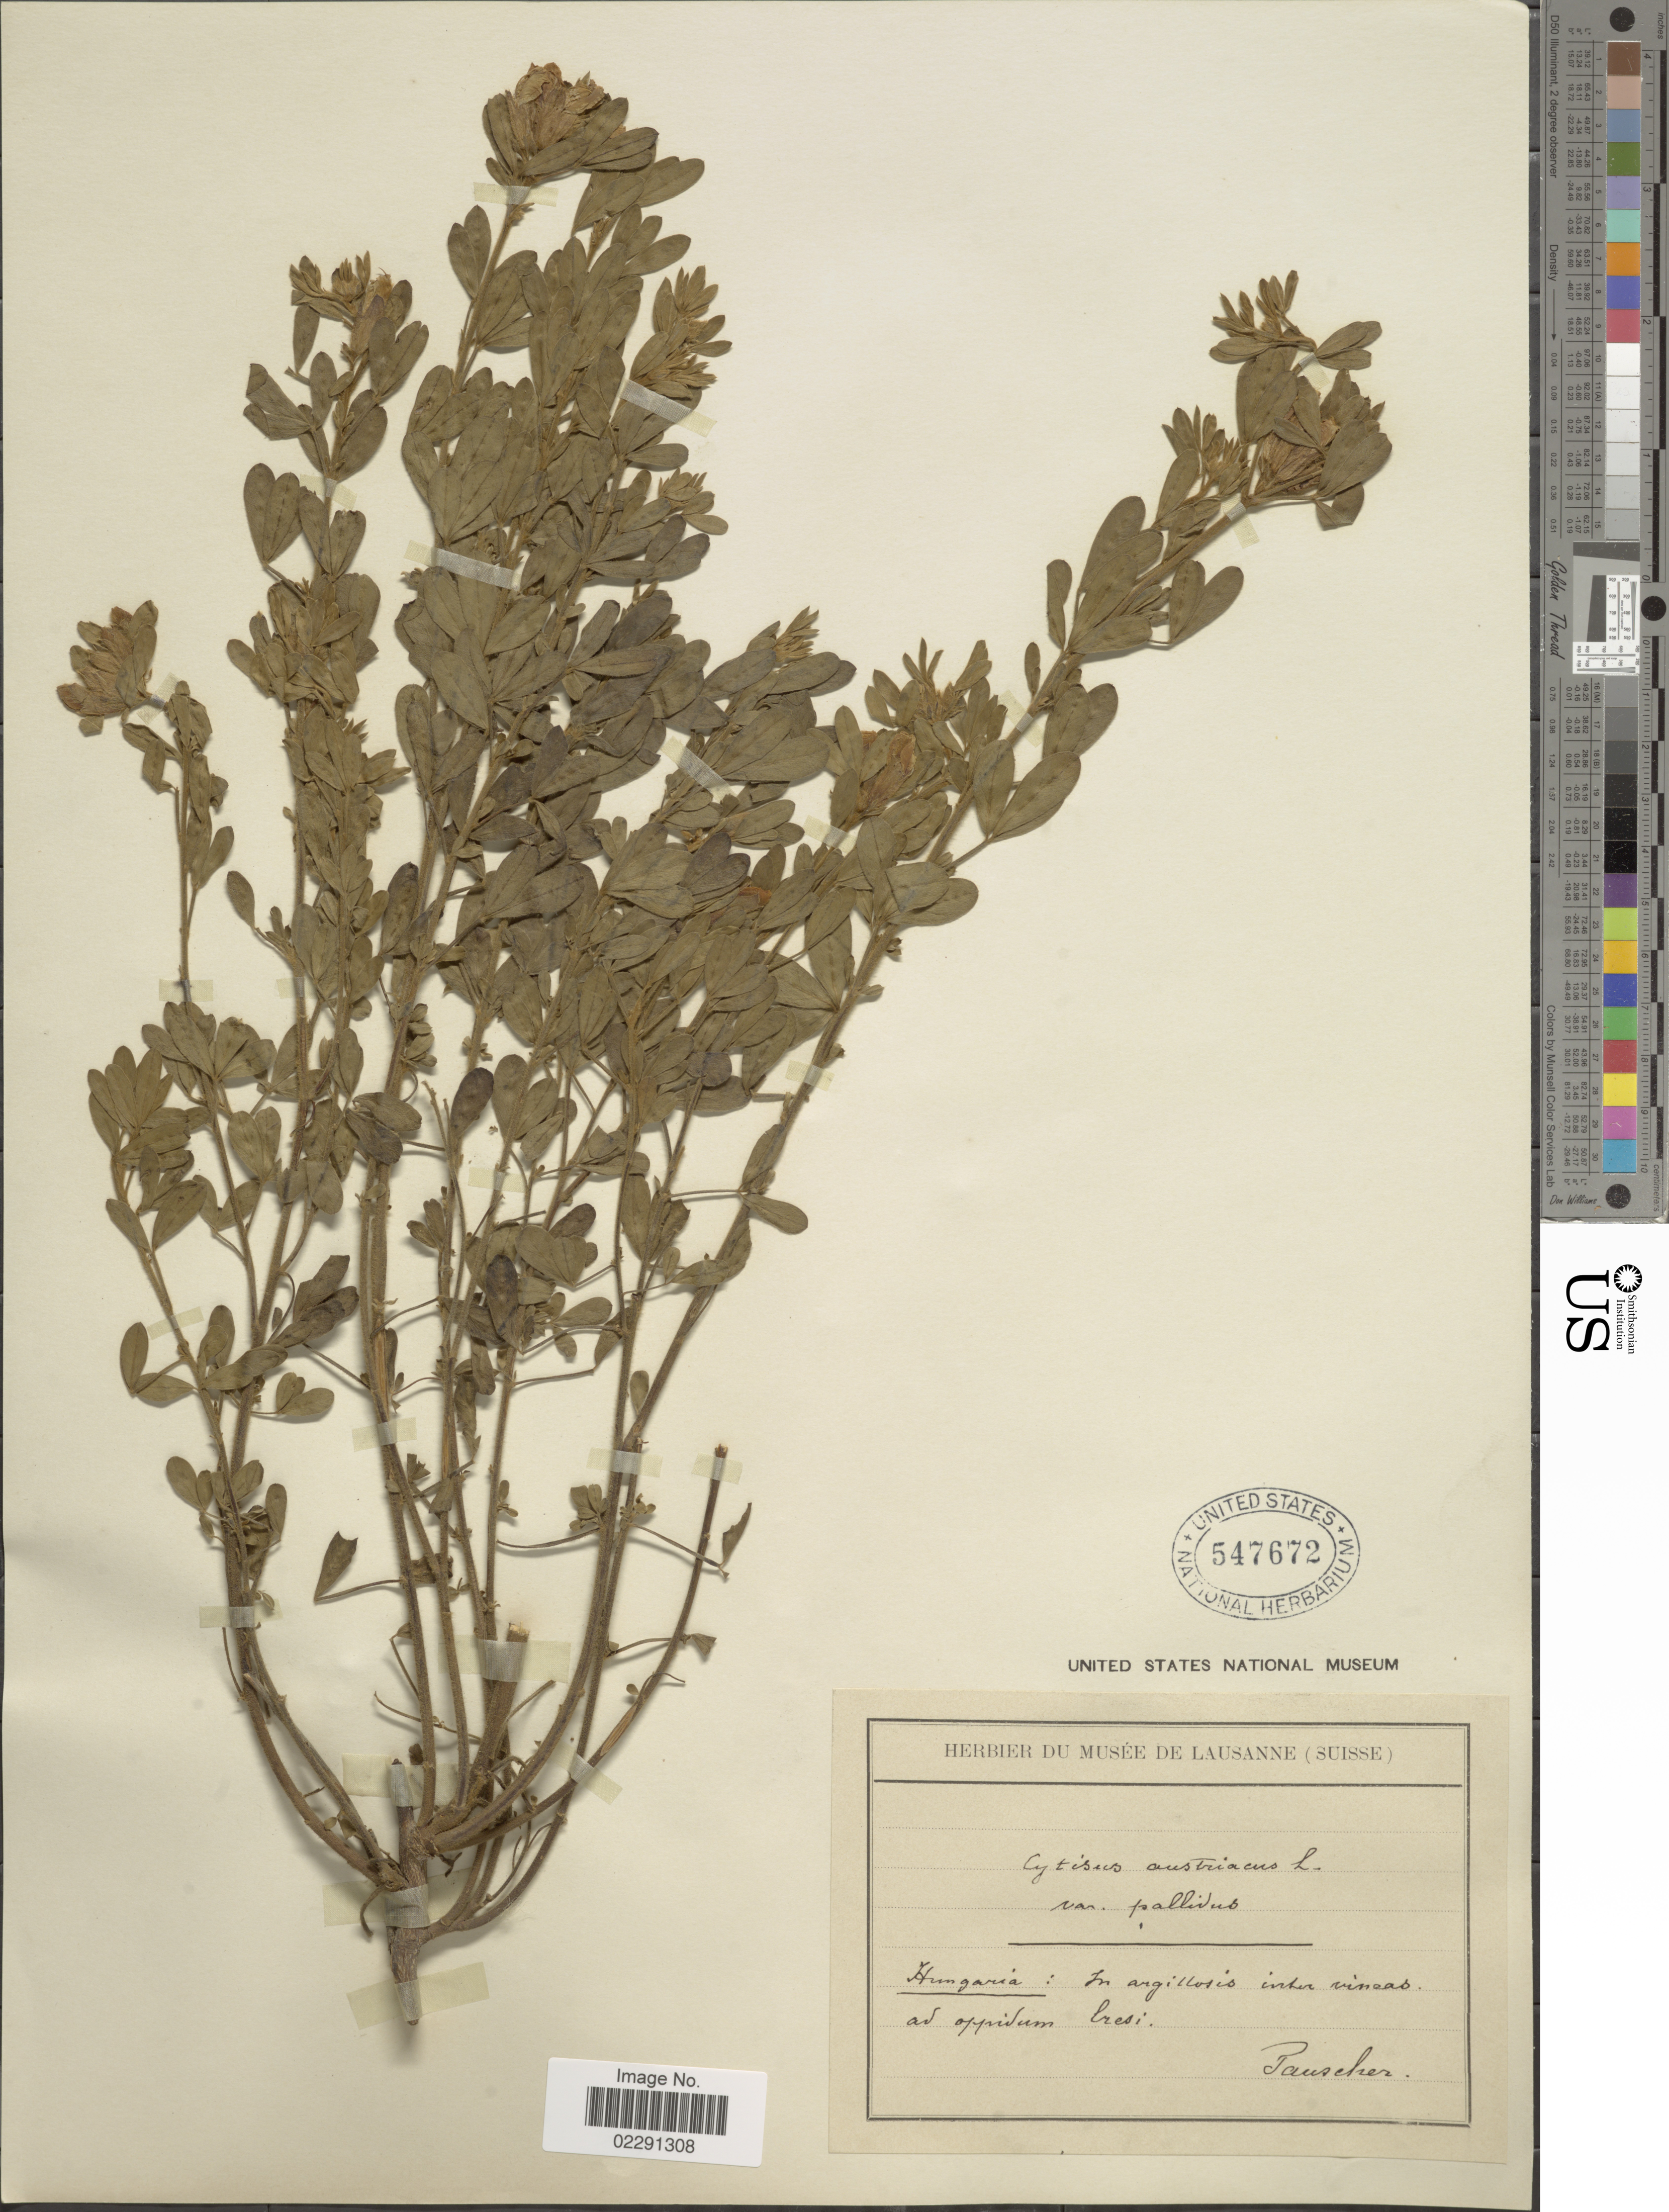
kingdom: Plantae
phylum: Tracheophyta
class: Magnoliopsida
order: Fabales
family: Fabaceae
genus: Cytisus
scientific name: Cytisus austriacus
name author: L.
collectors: G. Tauscher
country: Hungary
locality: In argillosis inter minsas ad oppidum Cresi. [interpreted]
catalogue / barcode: US 547672